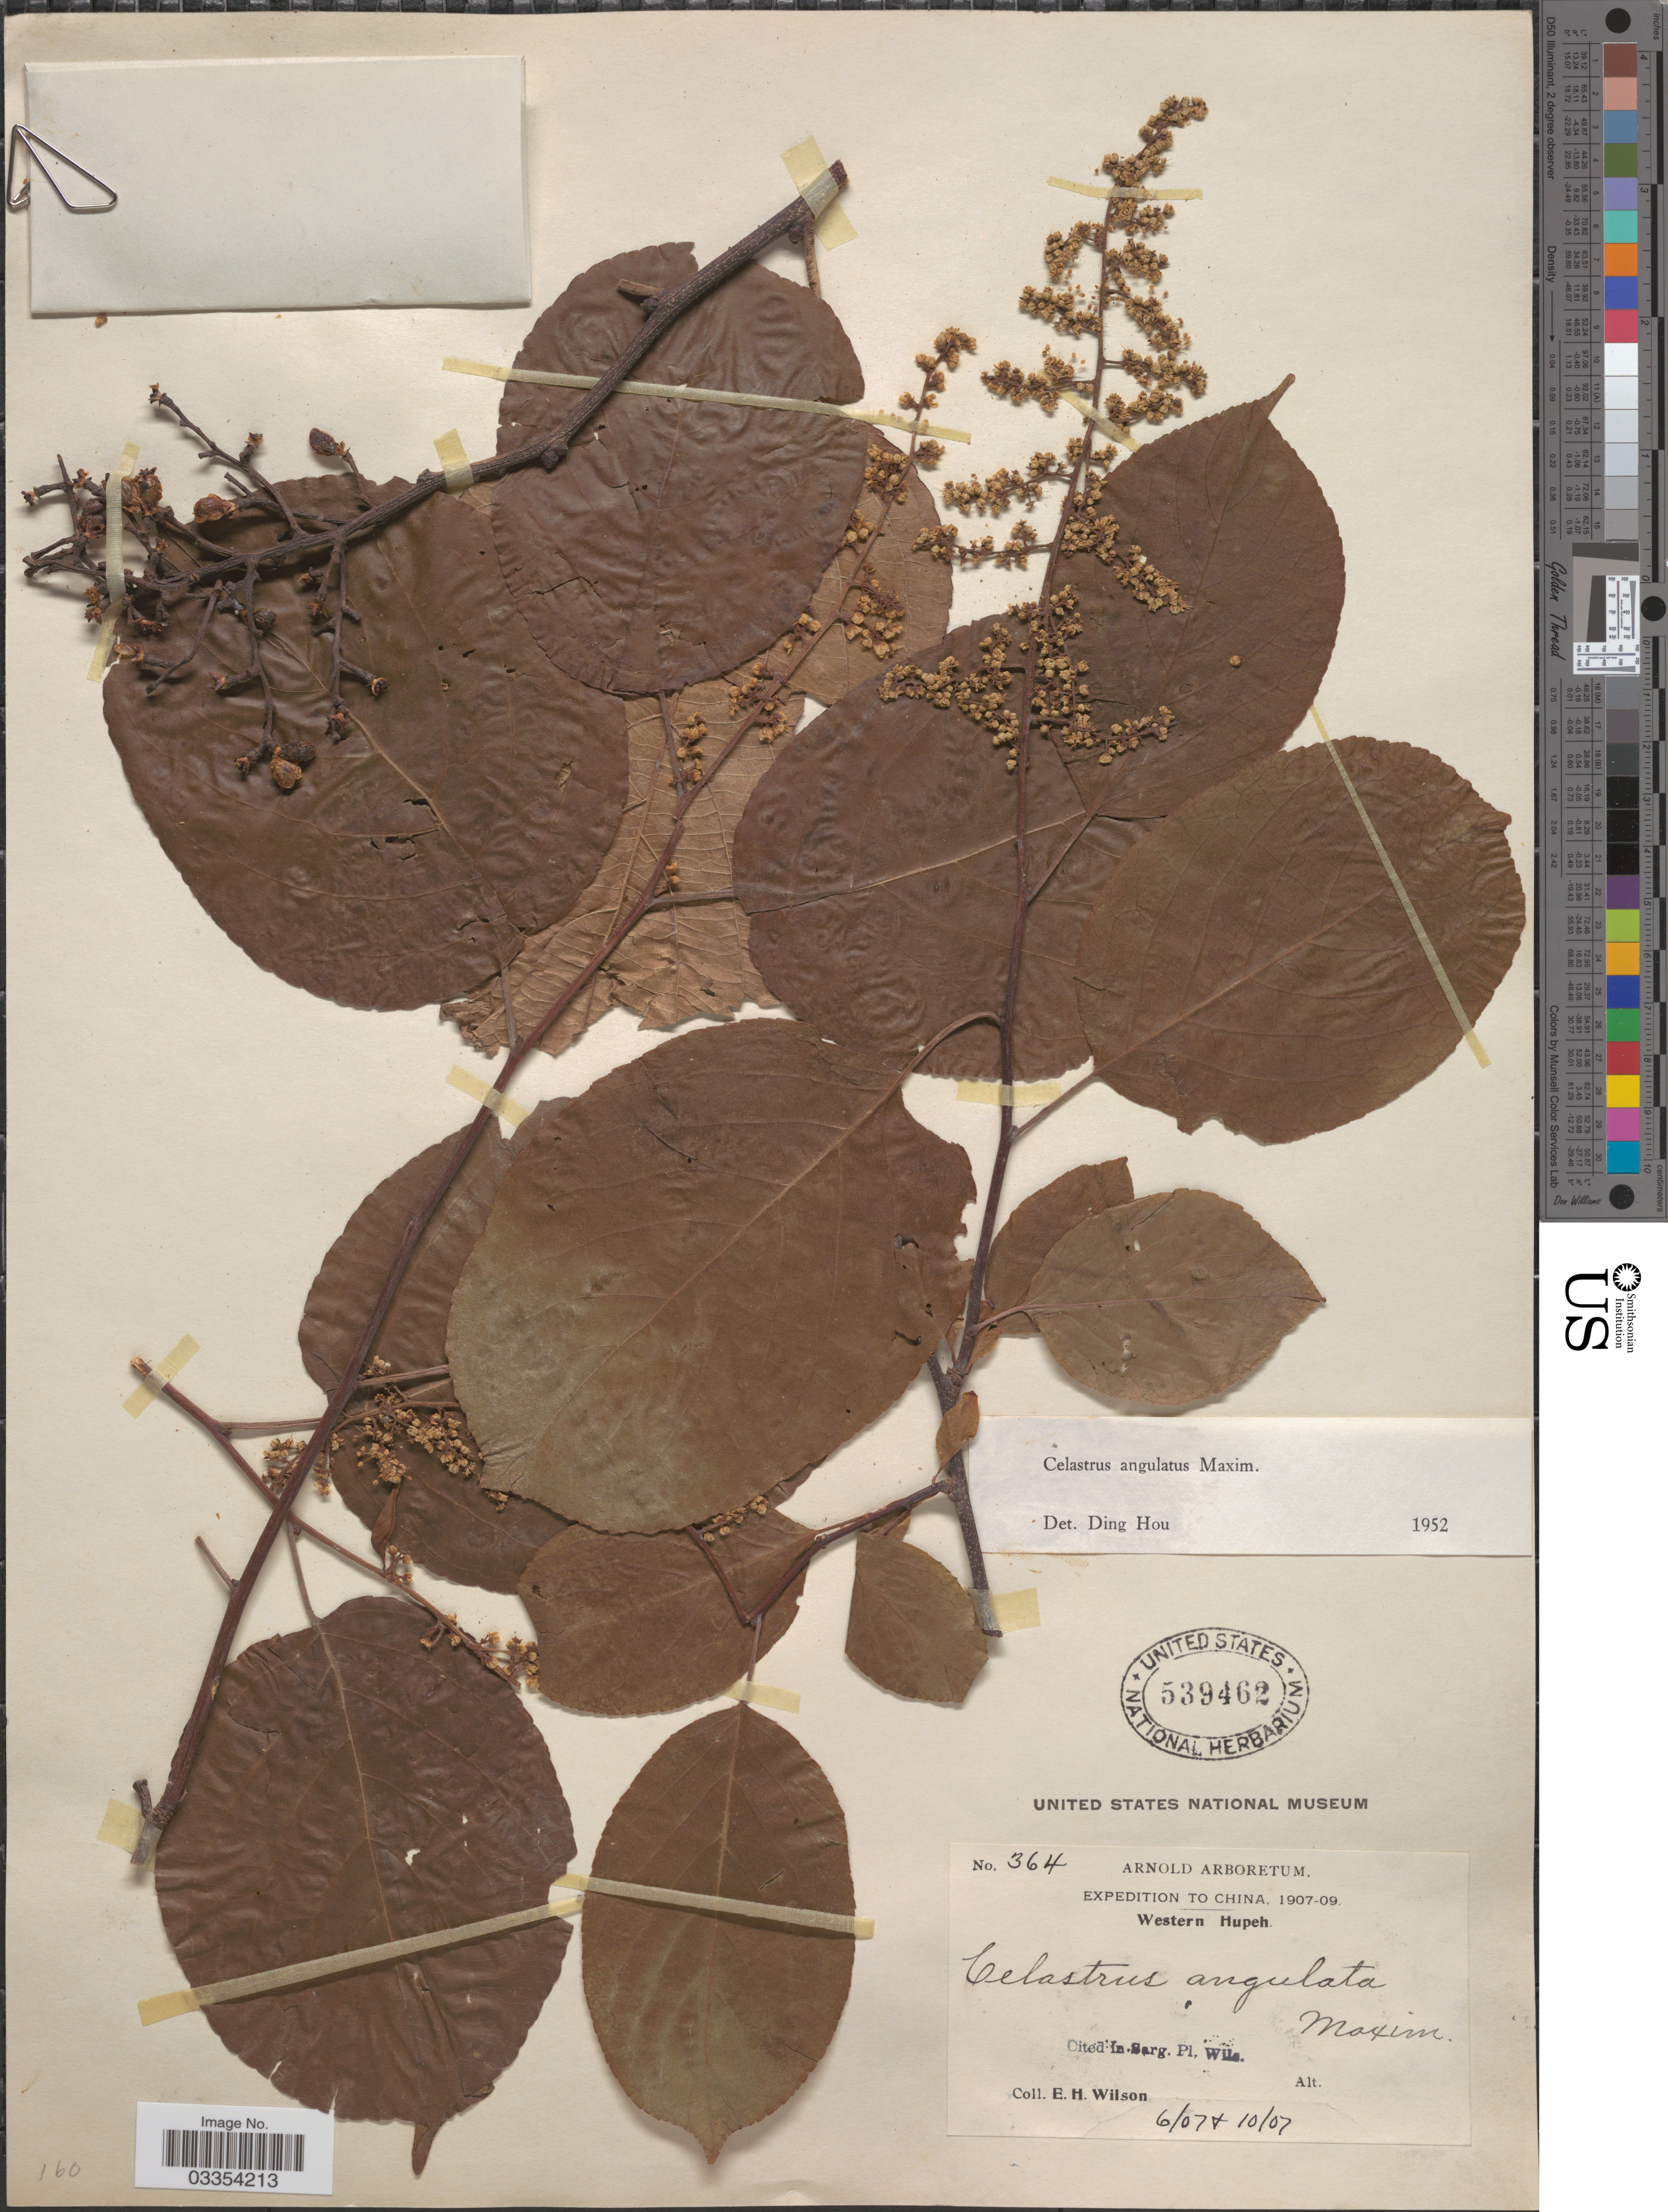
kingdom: Plantae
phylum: Tracheophyta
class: Magnoliopsida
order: Celastrales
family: Celastraceae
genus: Celastrus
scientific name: Celastrus angulatus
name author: Maxim.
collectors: E. Wilson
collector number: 364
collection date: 1907-06/1907-10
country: China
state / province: Hubei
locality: Western Hupeh.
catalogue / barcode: US 539462